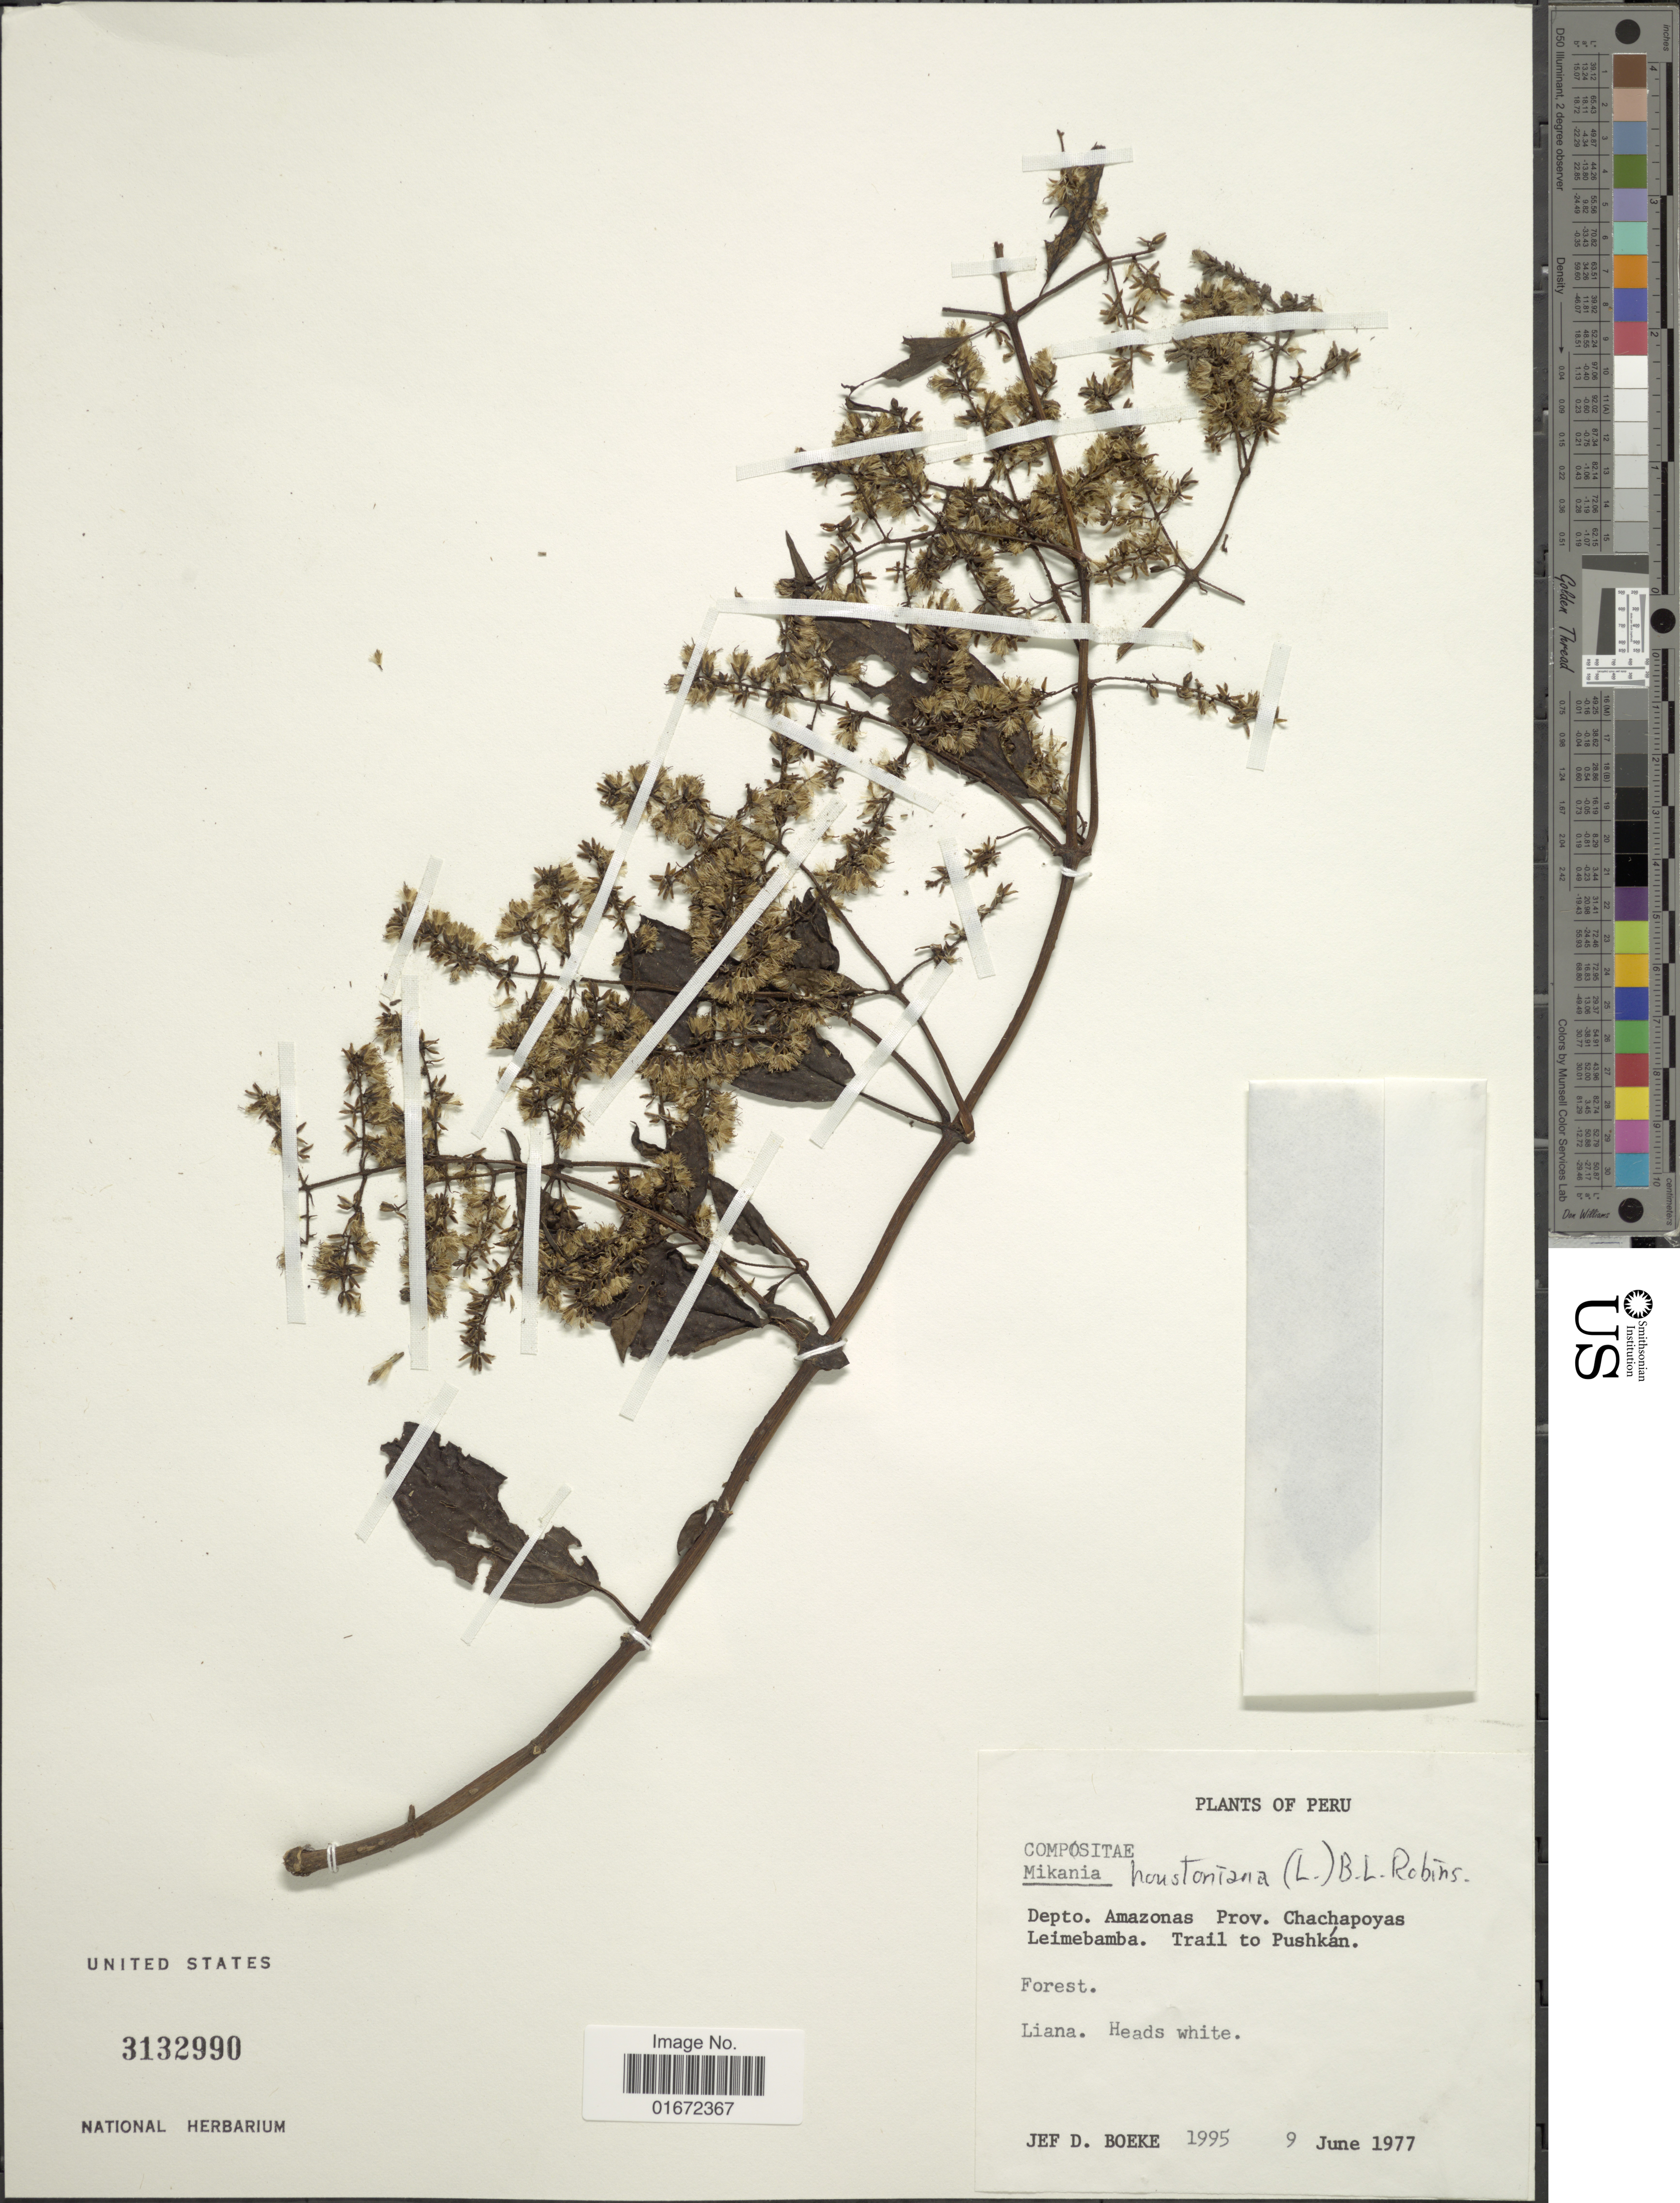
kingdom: Plantae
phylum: Tracheophyta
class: Magnoliopsida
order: Asterales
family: Asteraceae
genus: Mikania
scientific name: Mikania jelskii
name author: Hieron.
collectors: J. D. Boeke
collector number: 1995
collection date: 1977-06-09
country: Peru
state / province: Amazonas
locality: Depto. Amazonas. Prov. Chachapoyas. Leimebamba. Trail to Pushkán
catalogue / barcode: US 3132990